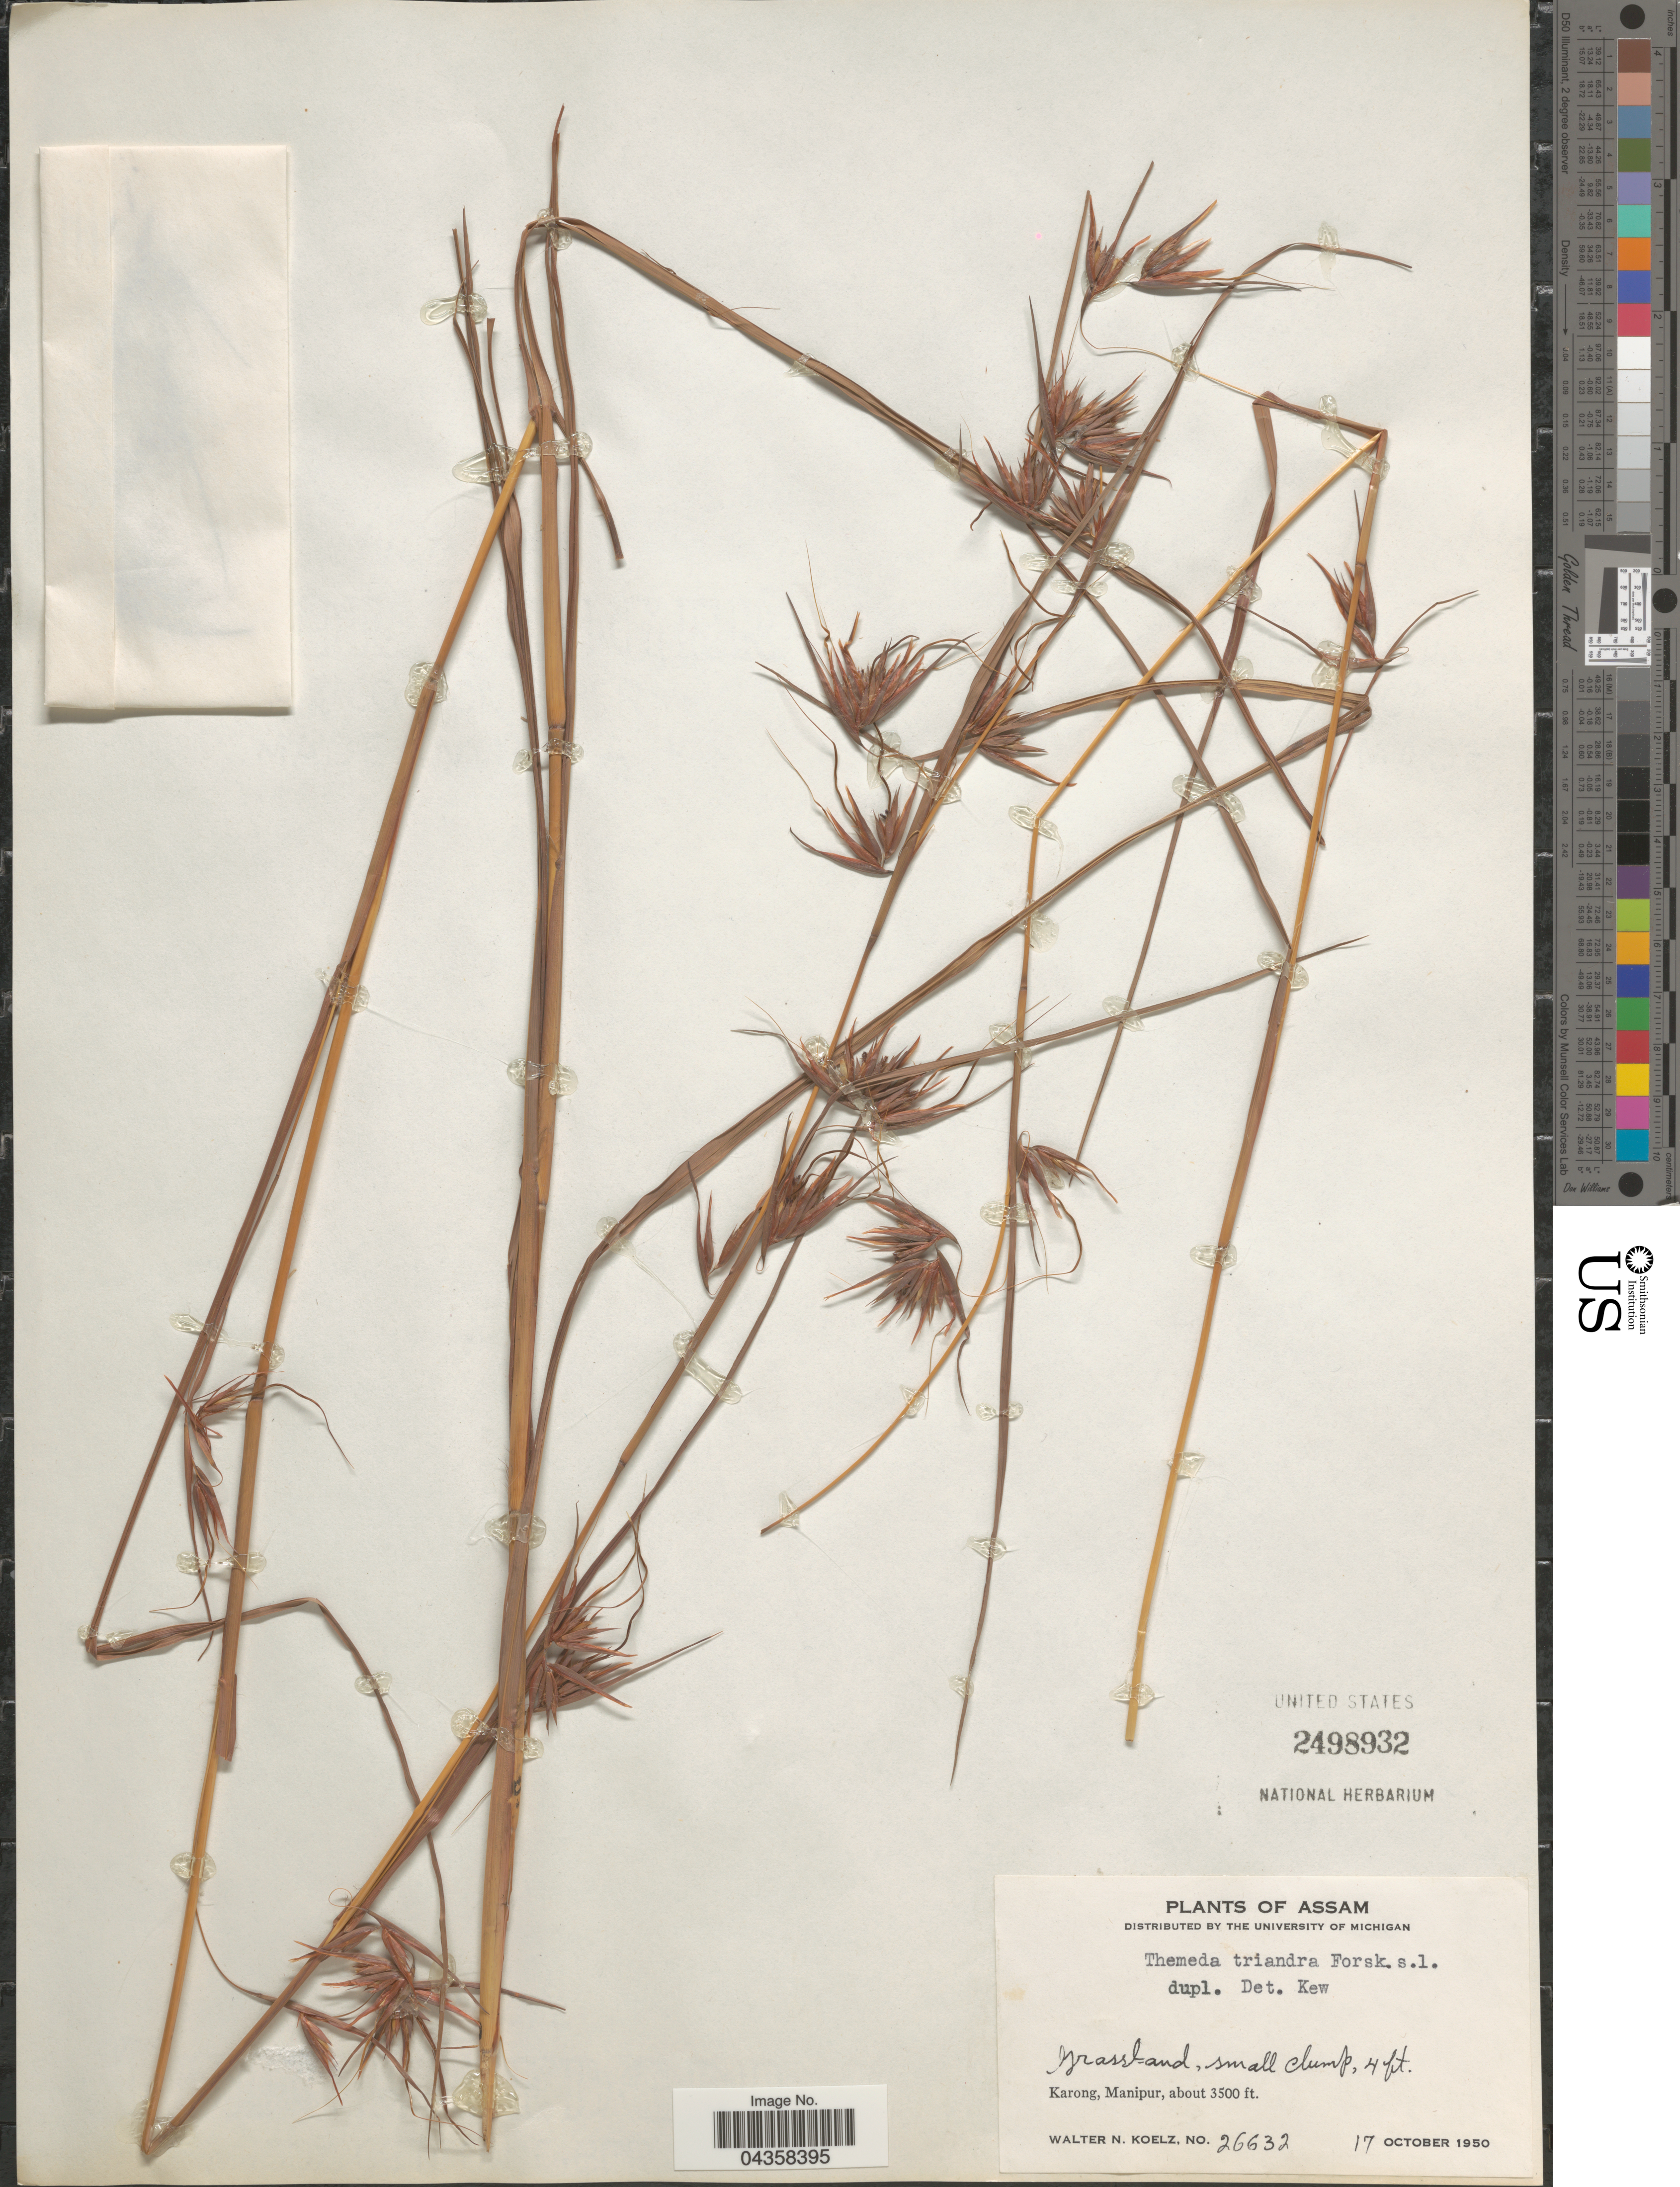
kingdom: Plantae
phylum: Tracheophyta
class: Liliopsida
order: Poales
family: Poaceae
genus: Themeda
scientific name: Themeda triandra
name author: Forssk.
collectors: W. N. Koelz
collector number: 26632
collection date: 1950-10-17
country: India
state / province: Manipur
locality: Karong, Manipur.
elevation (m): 1067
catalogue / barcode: US 2498932